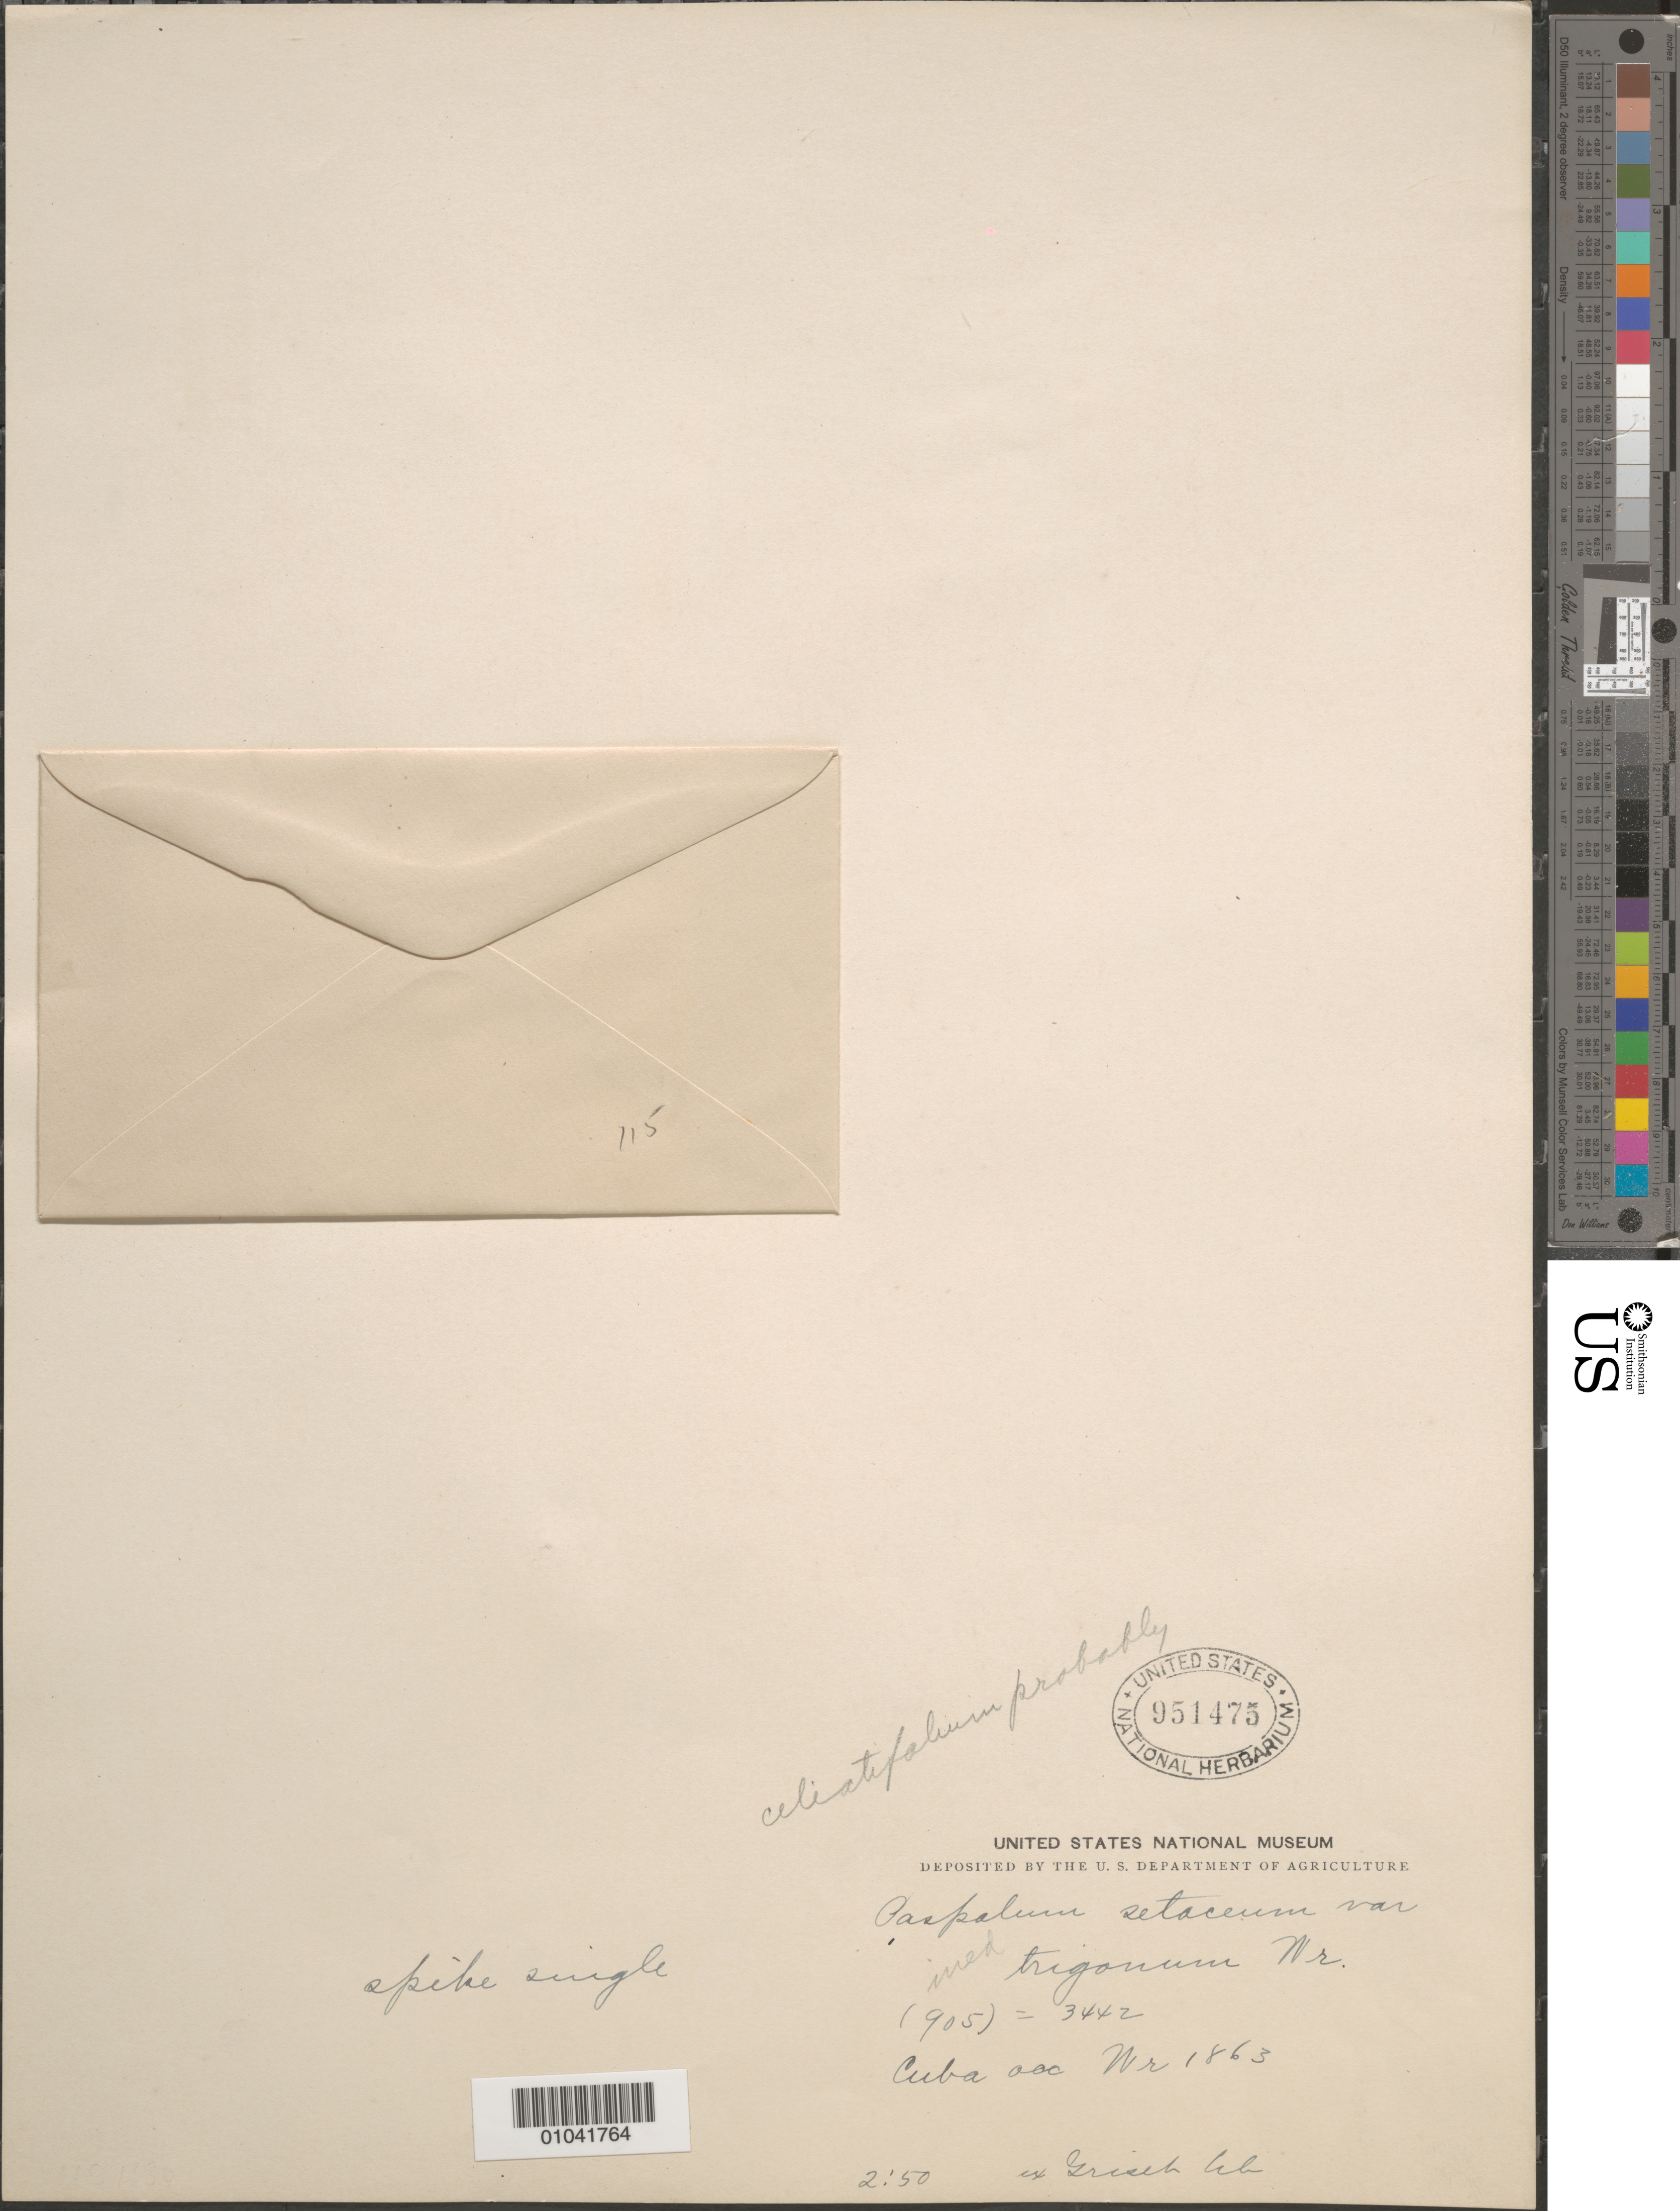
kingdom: Plantae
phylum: Tracheophyta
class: Liliopsida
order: Poales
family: Poaceae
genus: Paspalum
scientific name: Paspalum setaceum var. ciliatifolium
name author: (Michx.) Vasey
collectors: C. Wright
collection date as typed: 1863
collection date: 1863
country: Cuba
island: Cuba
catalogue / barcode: US 951475